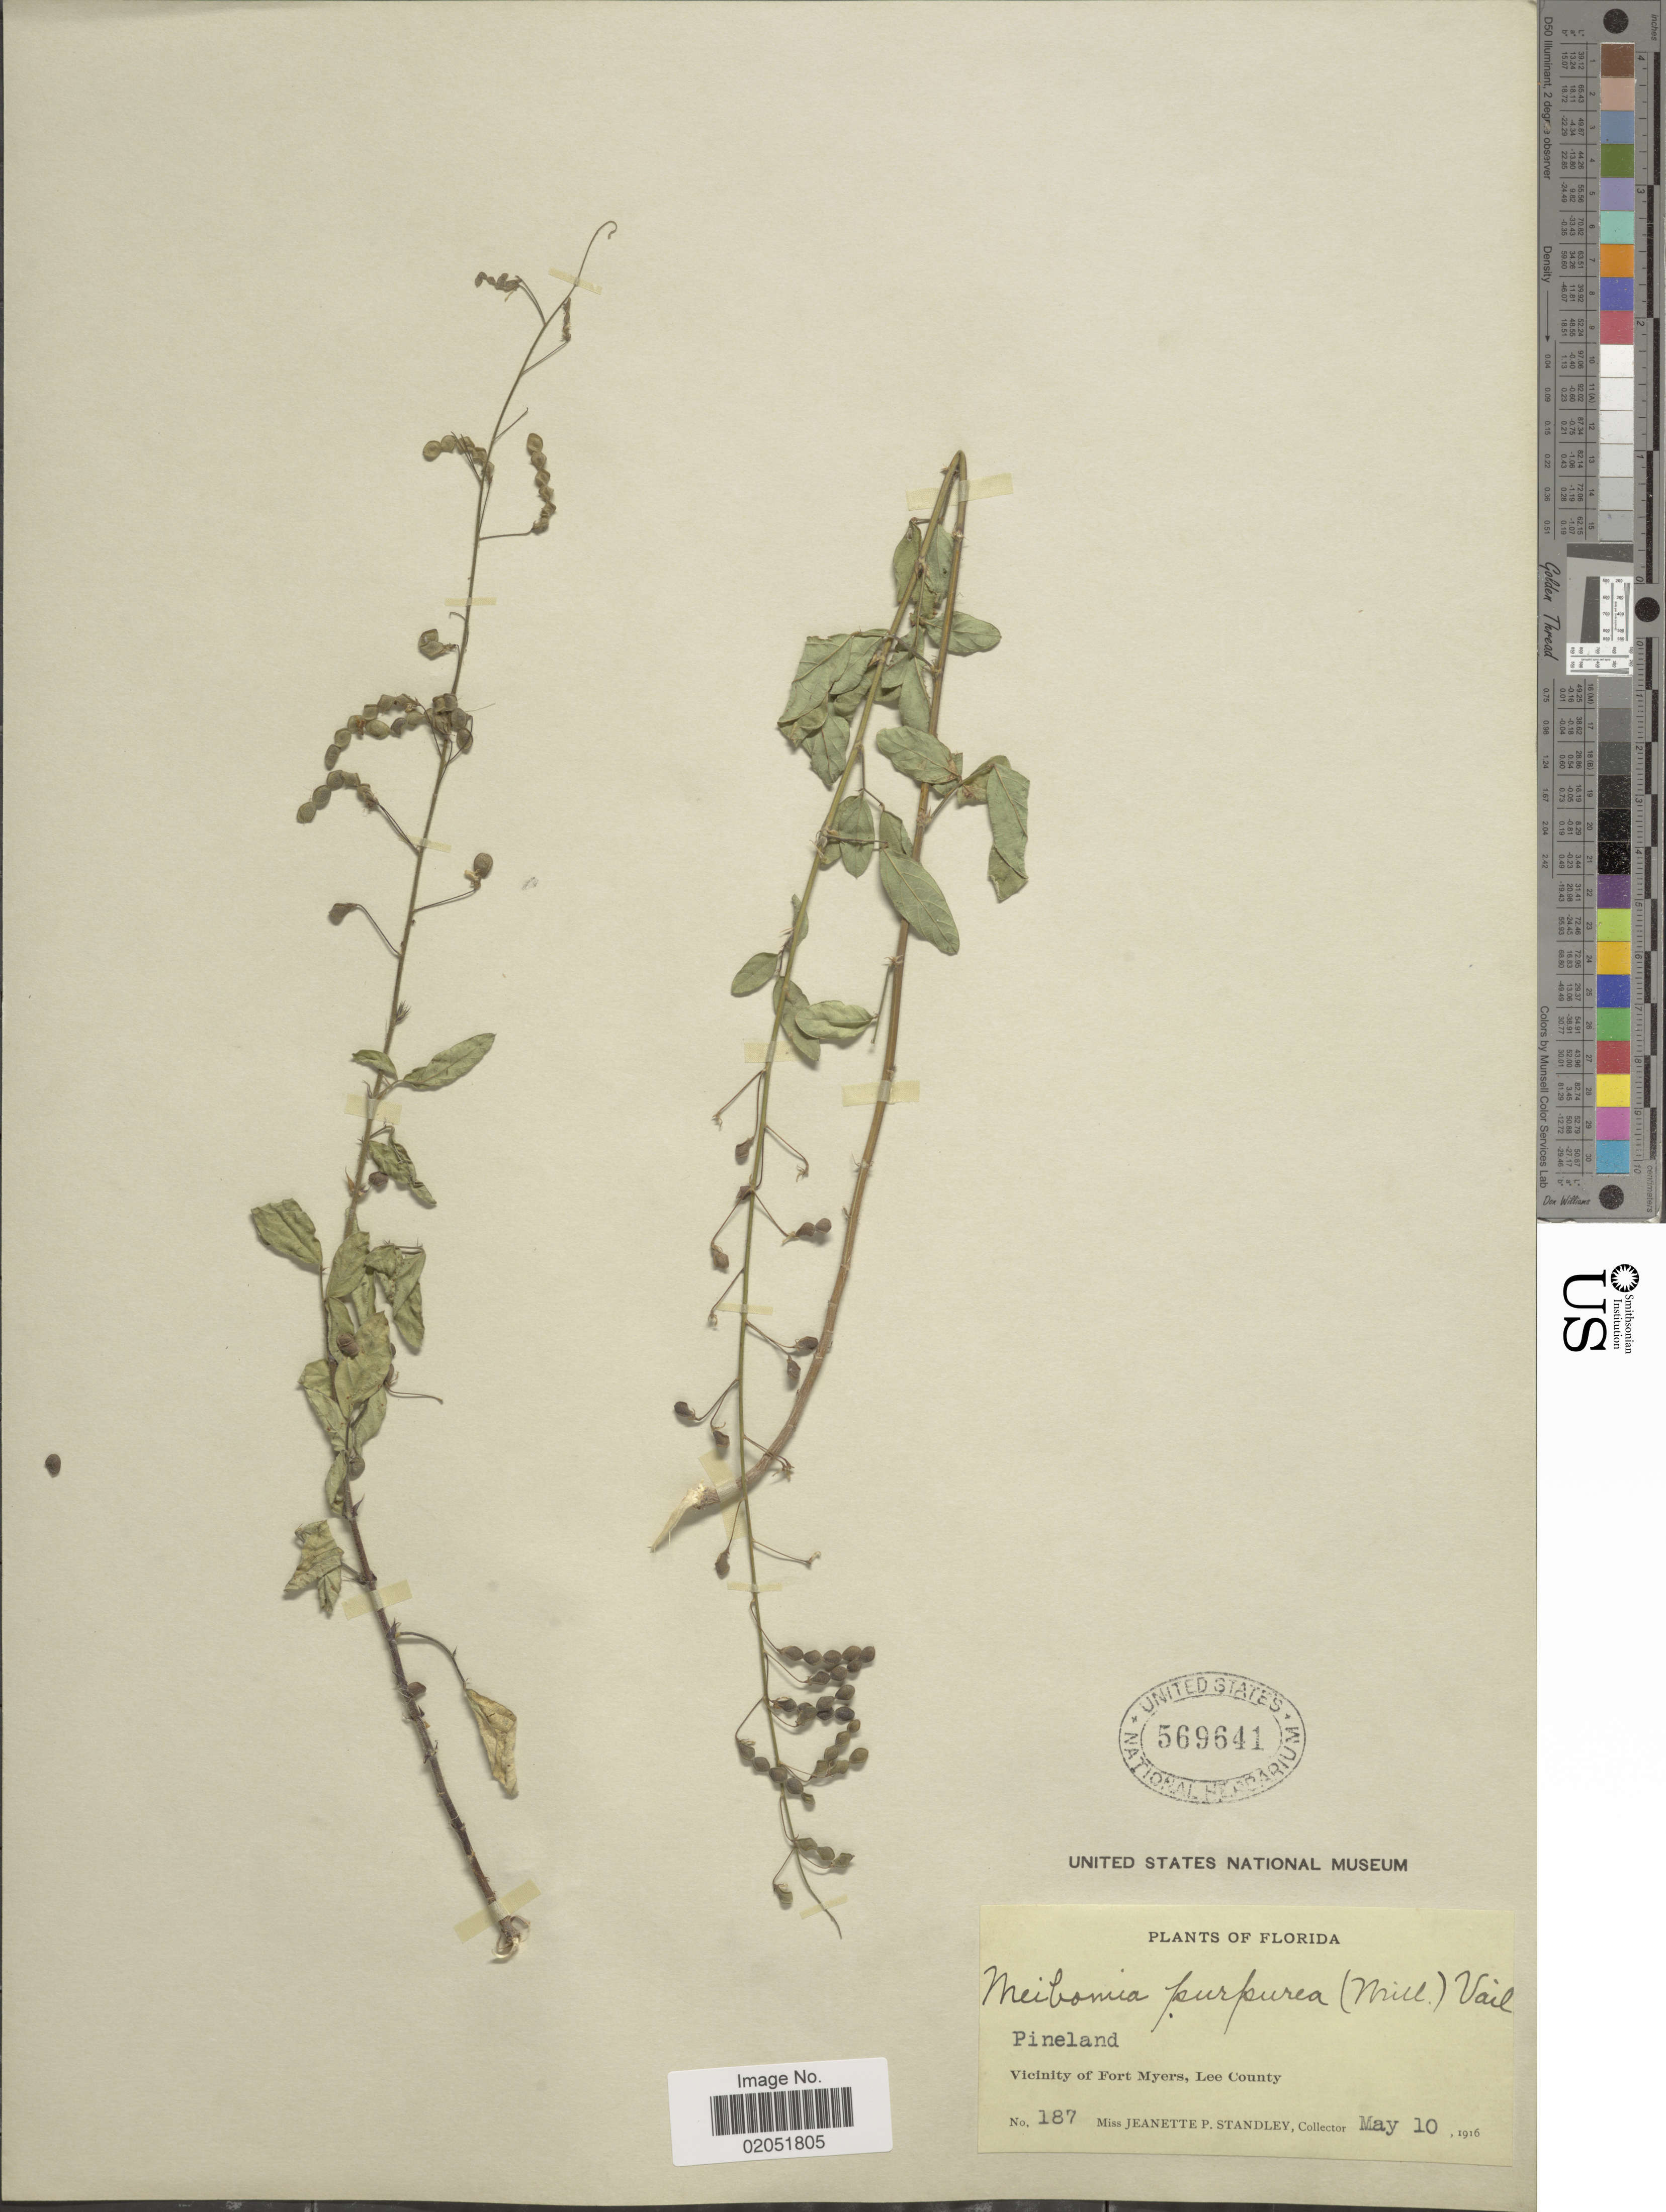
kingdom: Plantae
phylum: Tracheophyta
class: Magnoliopsida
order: Fabales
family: Fabaceae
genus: Desmodium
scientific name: Desmodium tortuosum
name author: (Sw.) DC.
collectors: J. P. Standley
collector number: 187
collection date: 1916-05-10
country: United States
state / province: Florida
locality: Florida, Pineland. Vicinity of Fort Myers, Lee County.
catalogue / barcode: US 569641